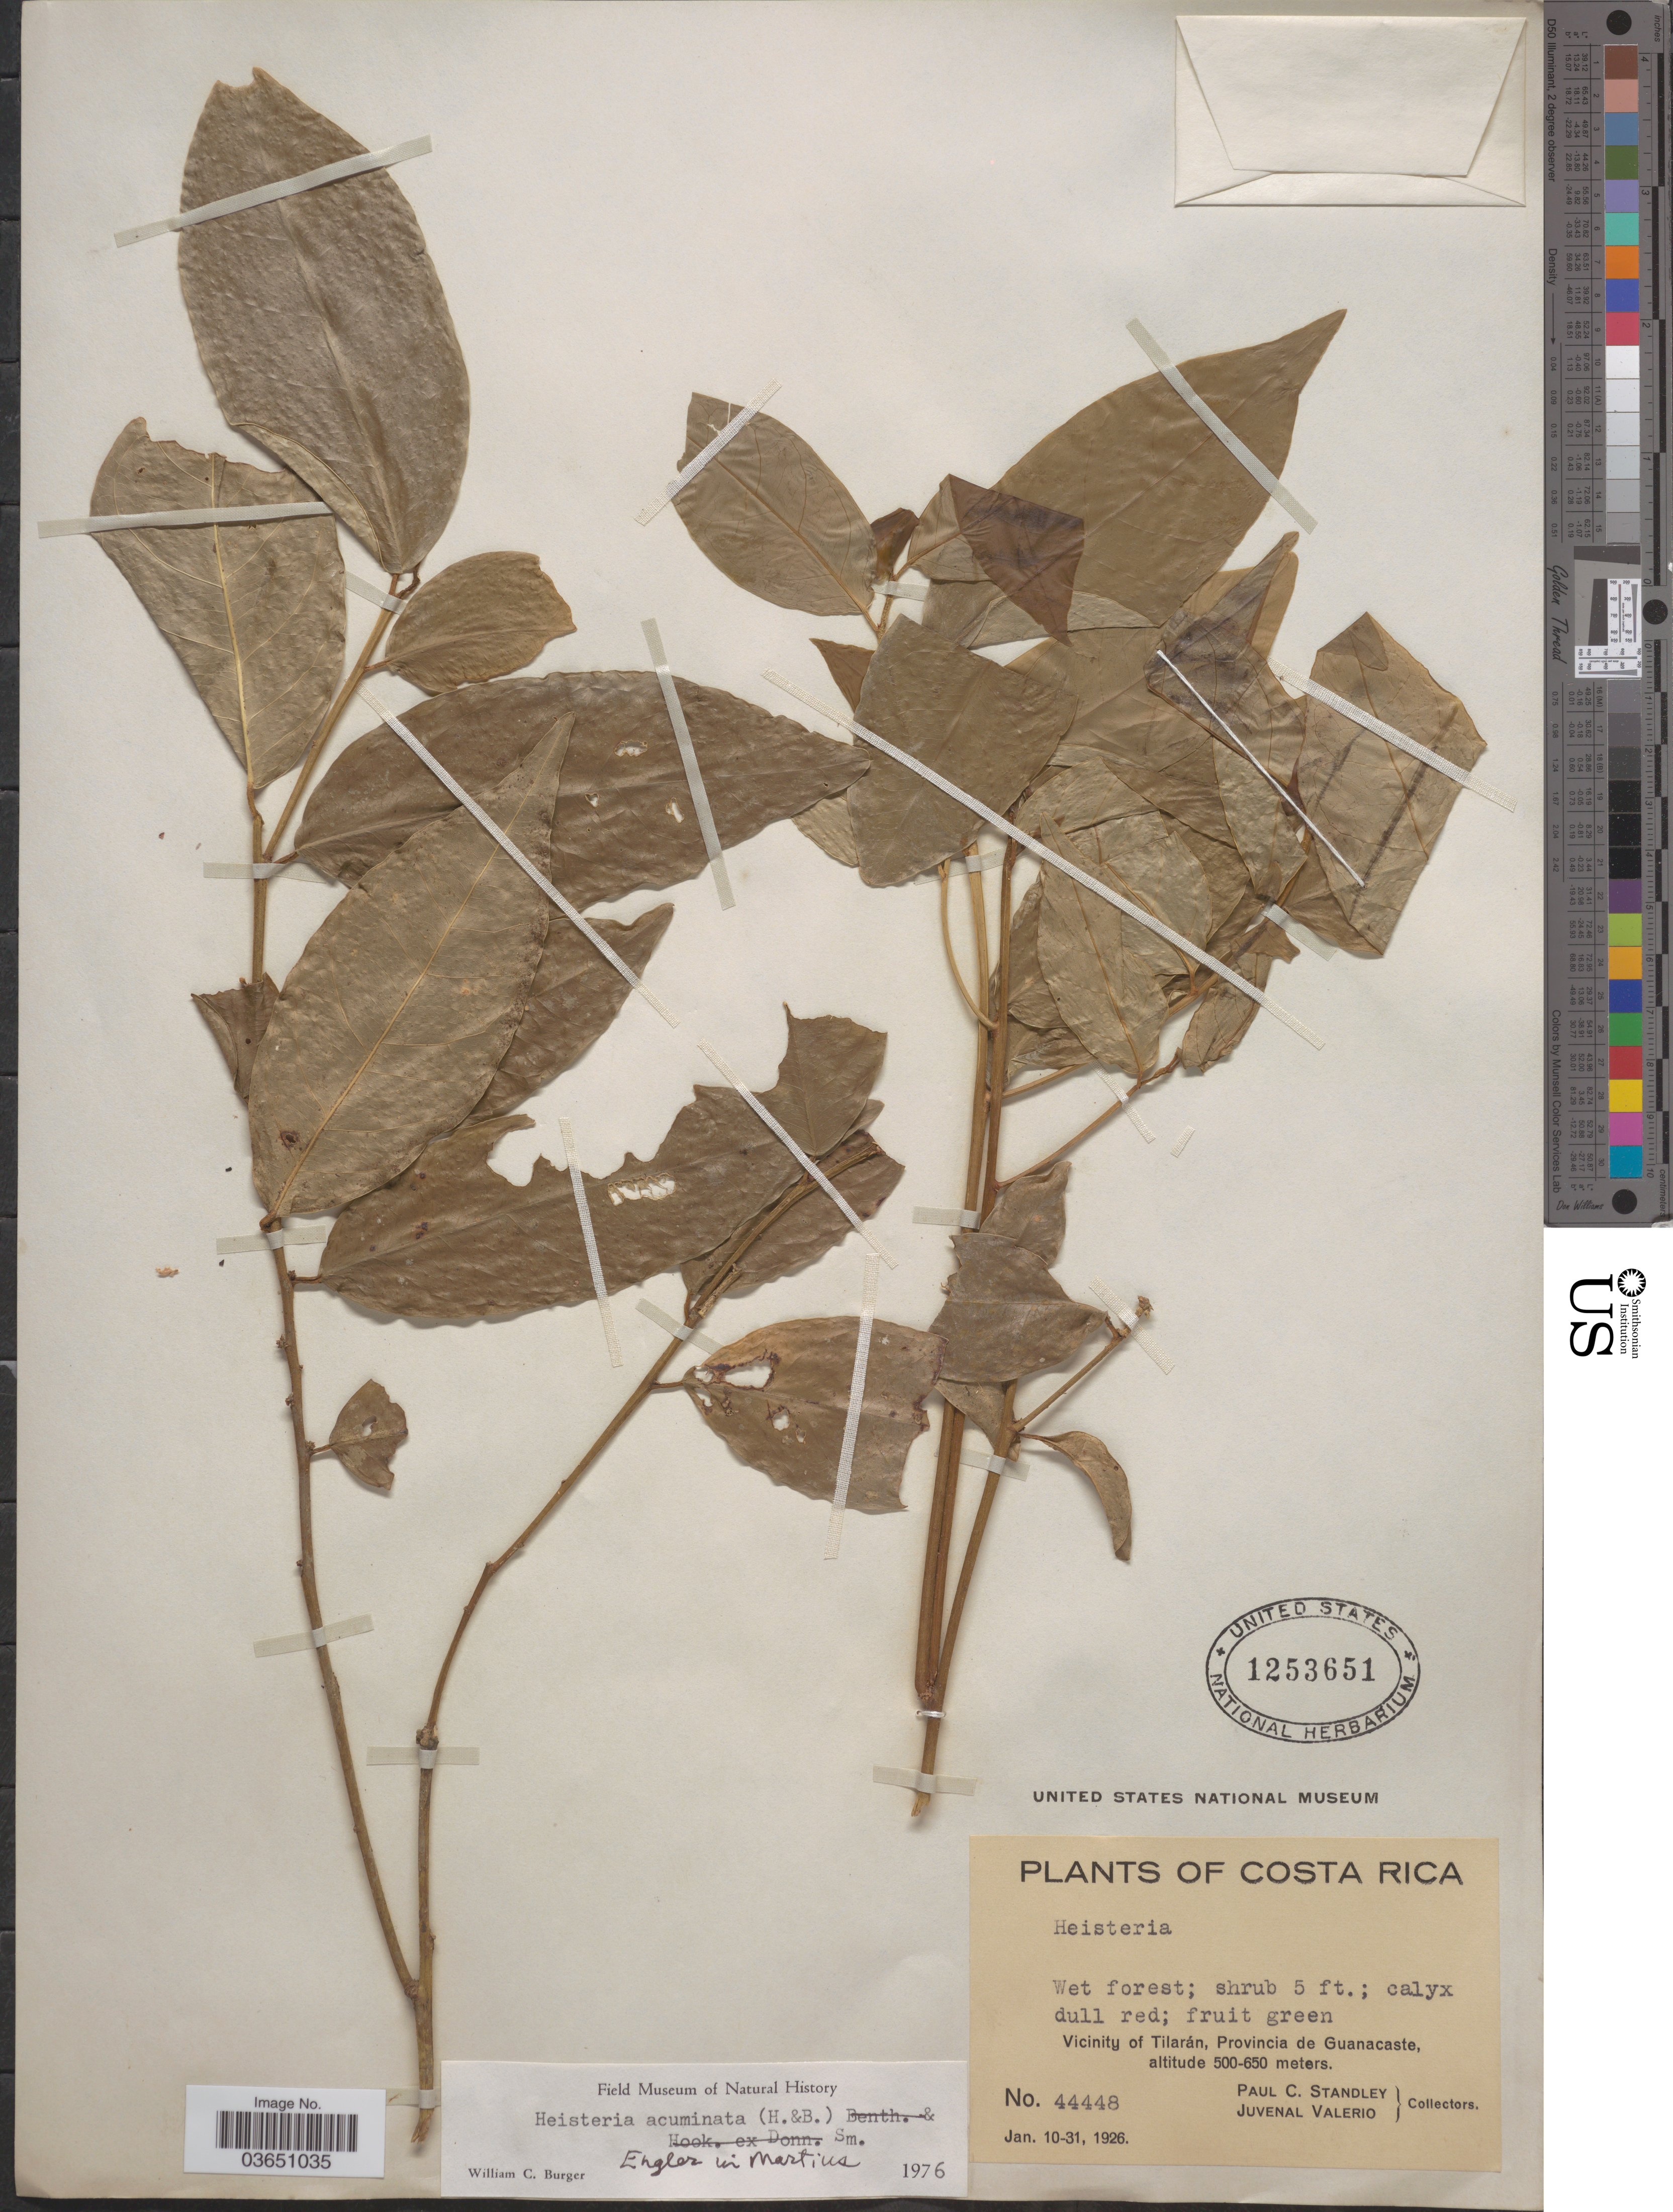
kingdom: Plantae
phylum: Tracheophyta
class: Magnoliopsida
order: Santalales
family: Erythropalaceae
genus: Heisteria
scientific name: Heisteria acuminata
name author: (Humb. & Bonpl.) Engl.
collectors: P. C. Standley & J. Valerio R.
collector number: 44448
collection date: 1926-01-10/1926-01-31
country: Costa Rica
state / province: Guanacaste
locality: Vicinity of Tilarán.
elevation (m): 500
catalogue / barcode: US 1253651